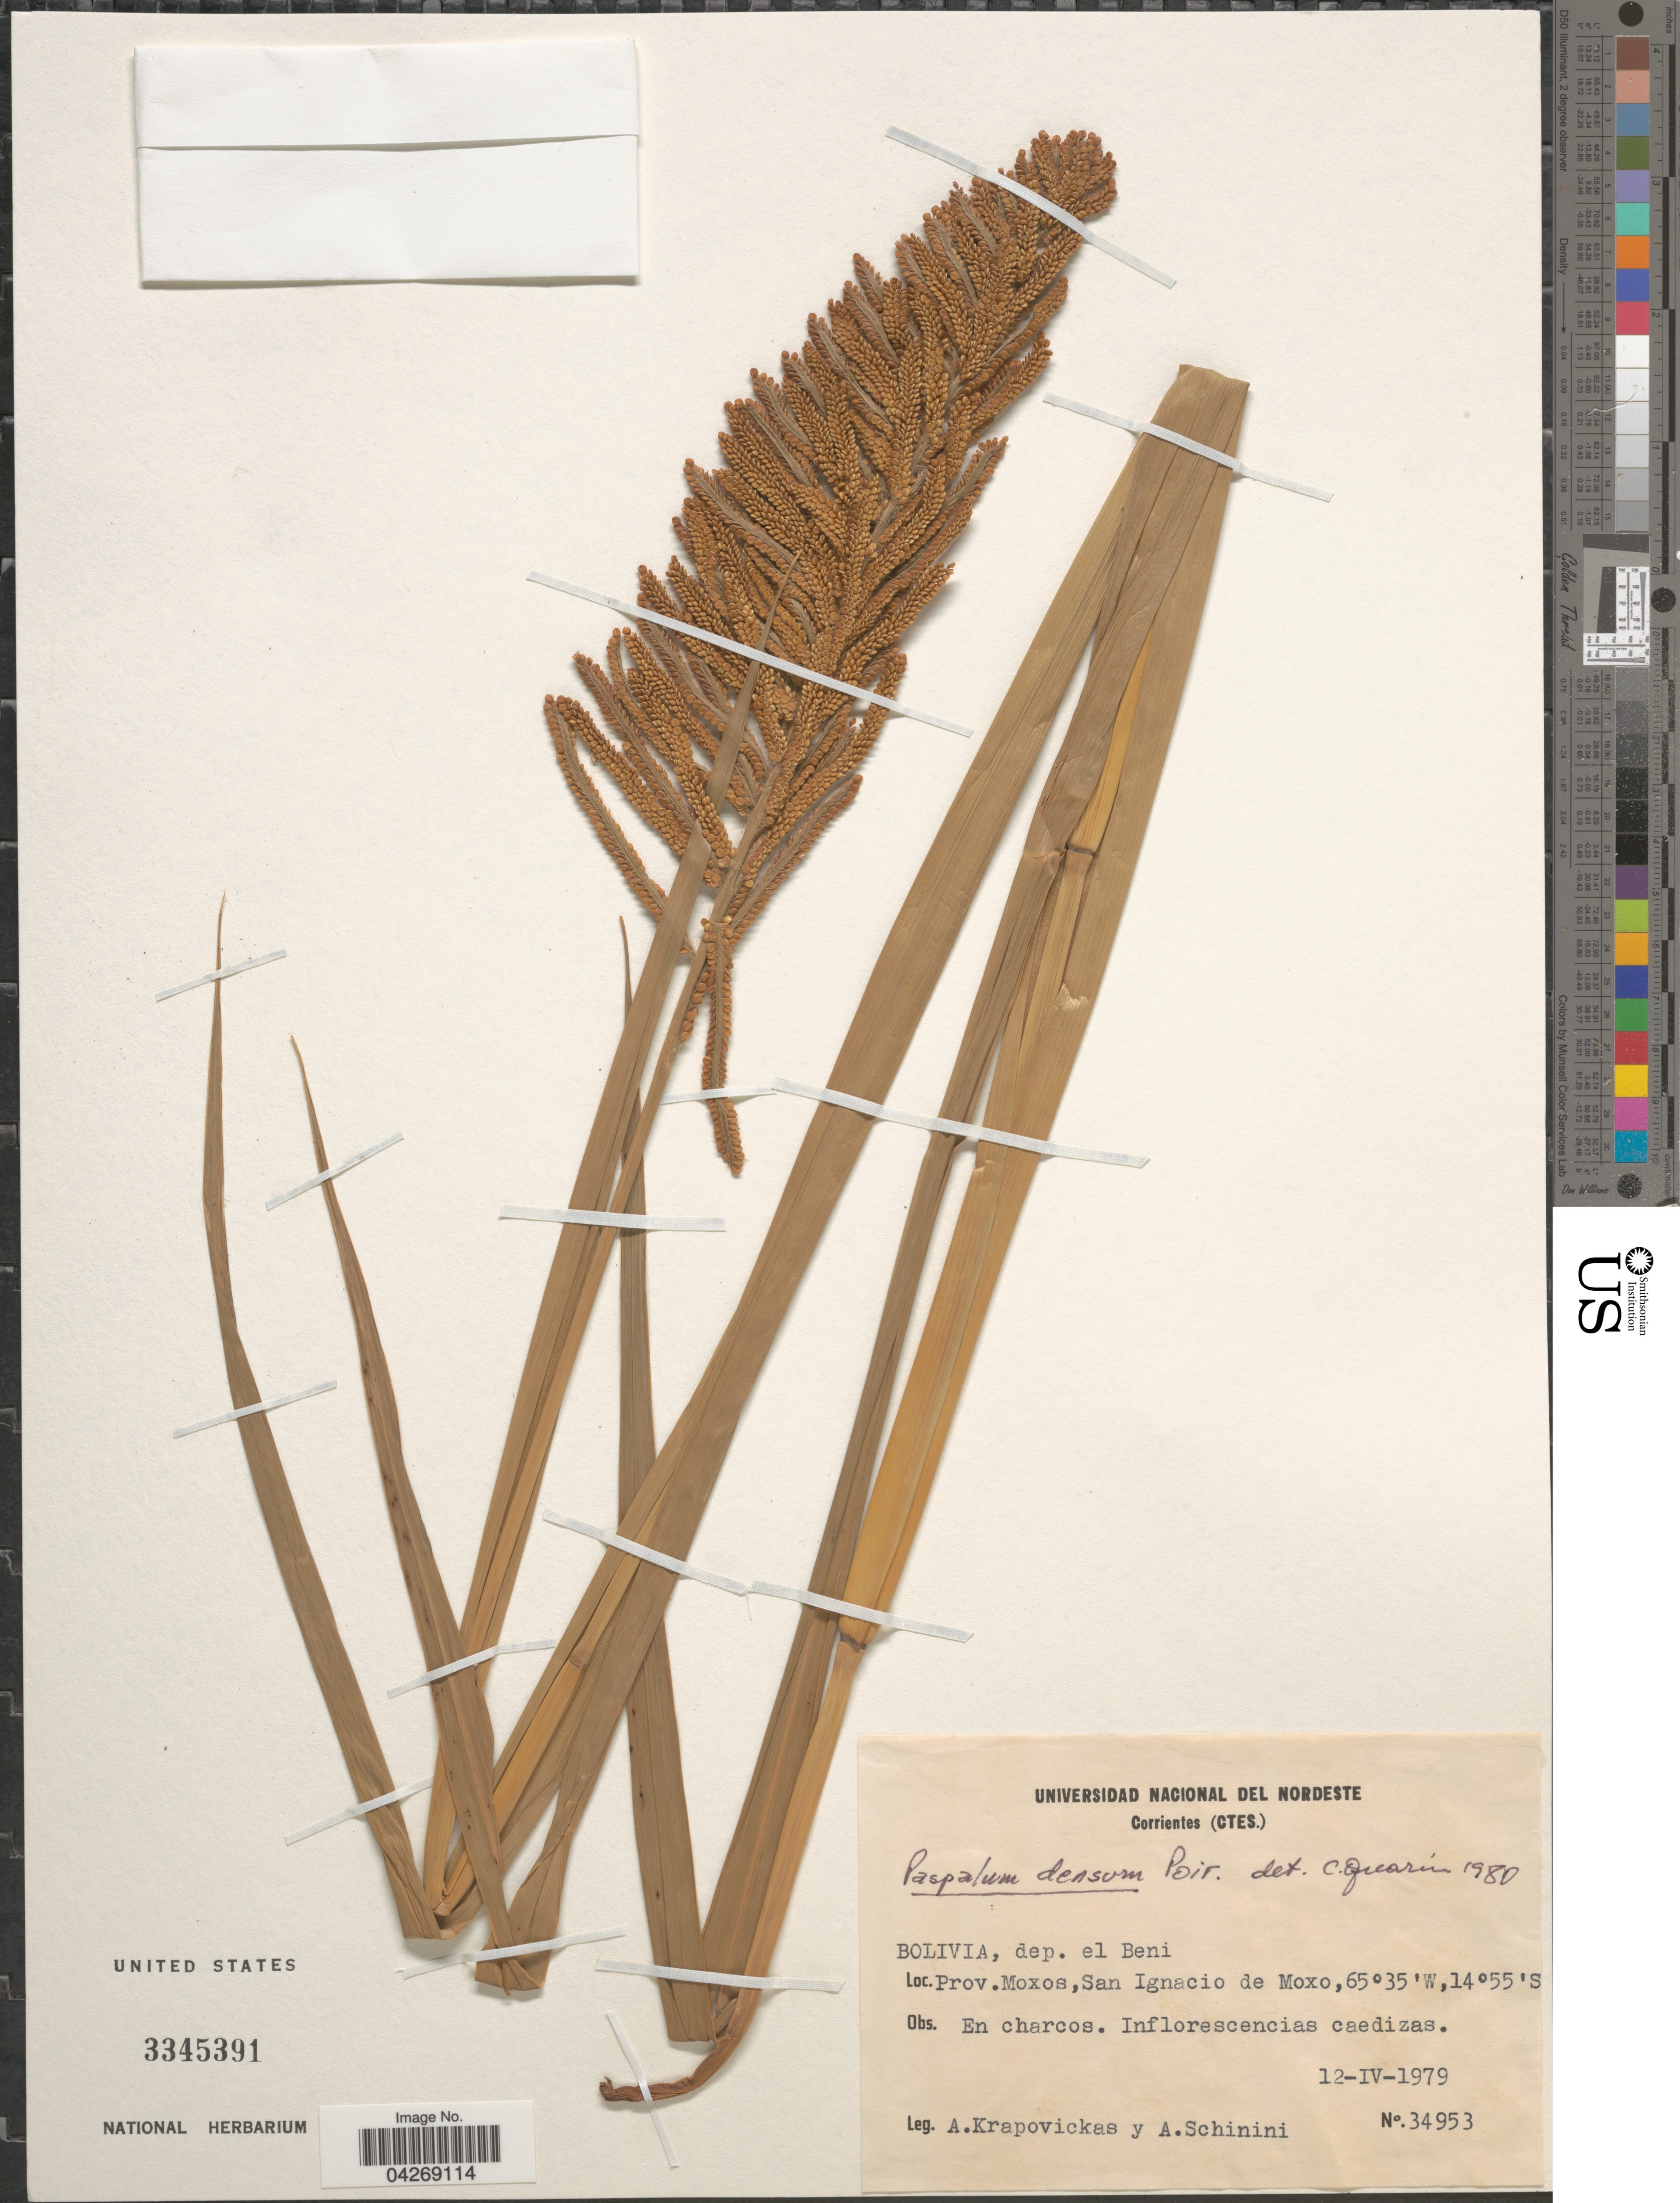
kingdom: Plantae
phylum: Tracheophyta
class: Liliopsida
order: Poales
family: Poaceae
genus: Paspalum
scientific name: Paspalum densum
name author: Poir.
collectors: A. Krapovickas & A. Schinini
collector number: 34953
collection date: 1979-04-12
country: Bolivia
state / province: Beni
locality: Dep. el Beni. Prov. Moxos, San Ignacio de Moxo.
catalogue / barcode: US 3345391